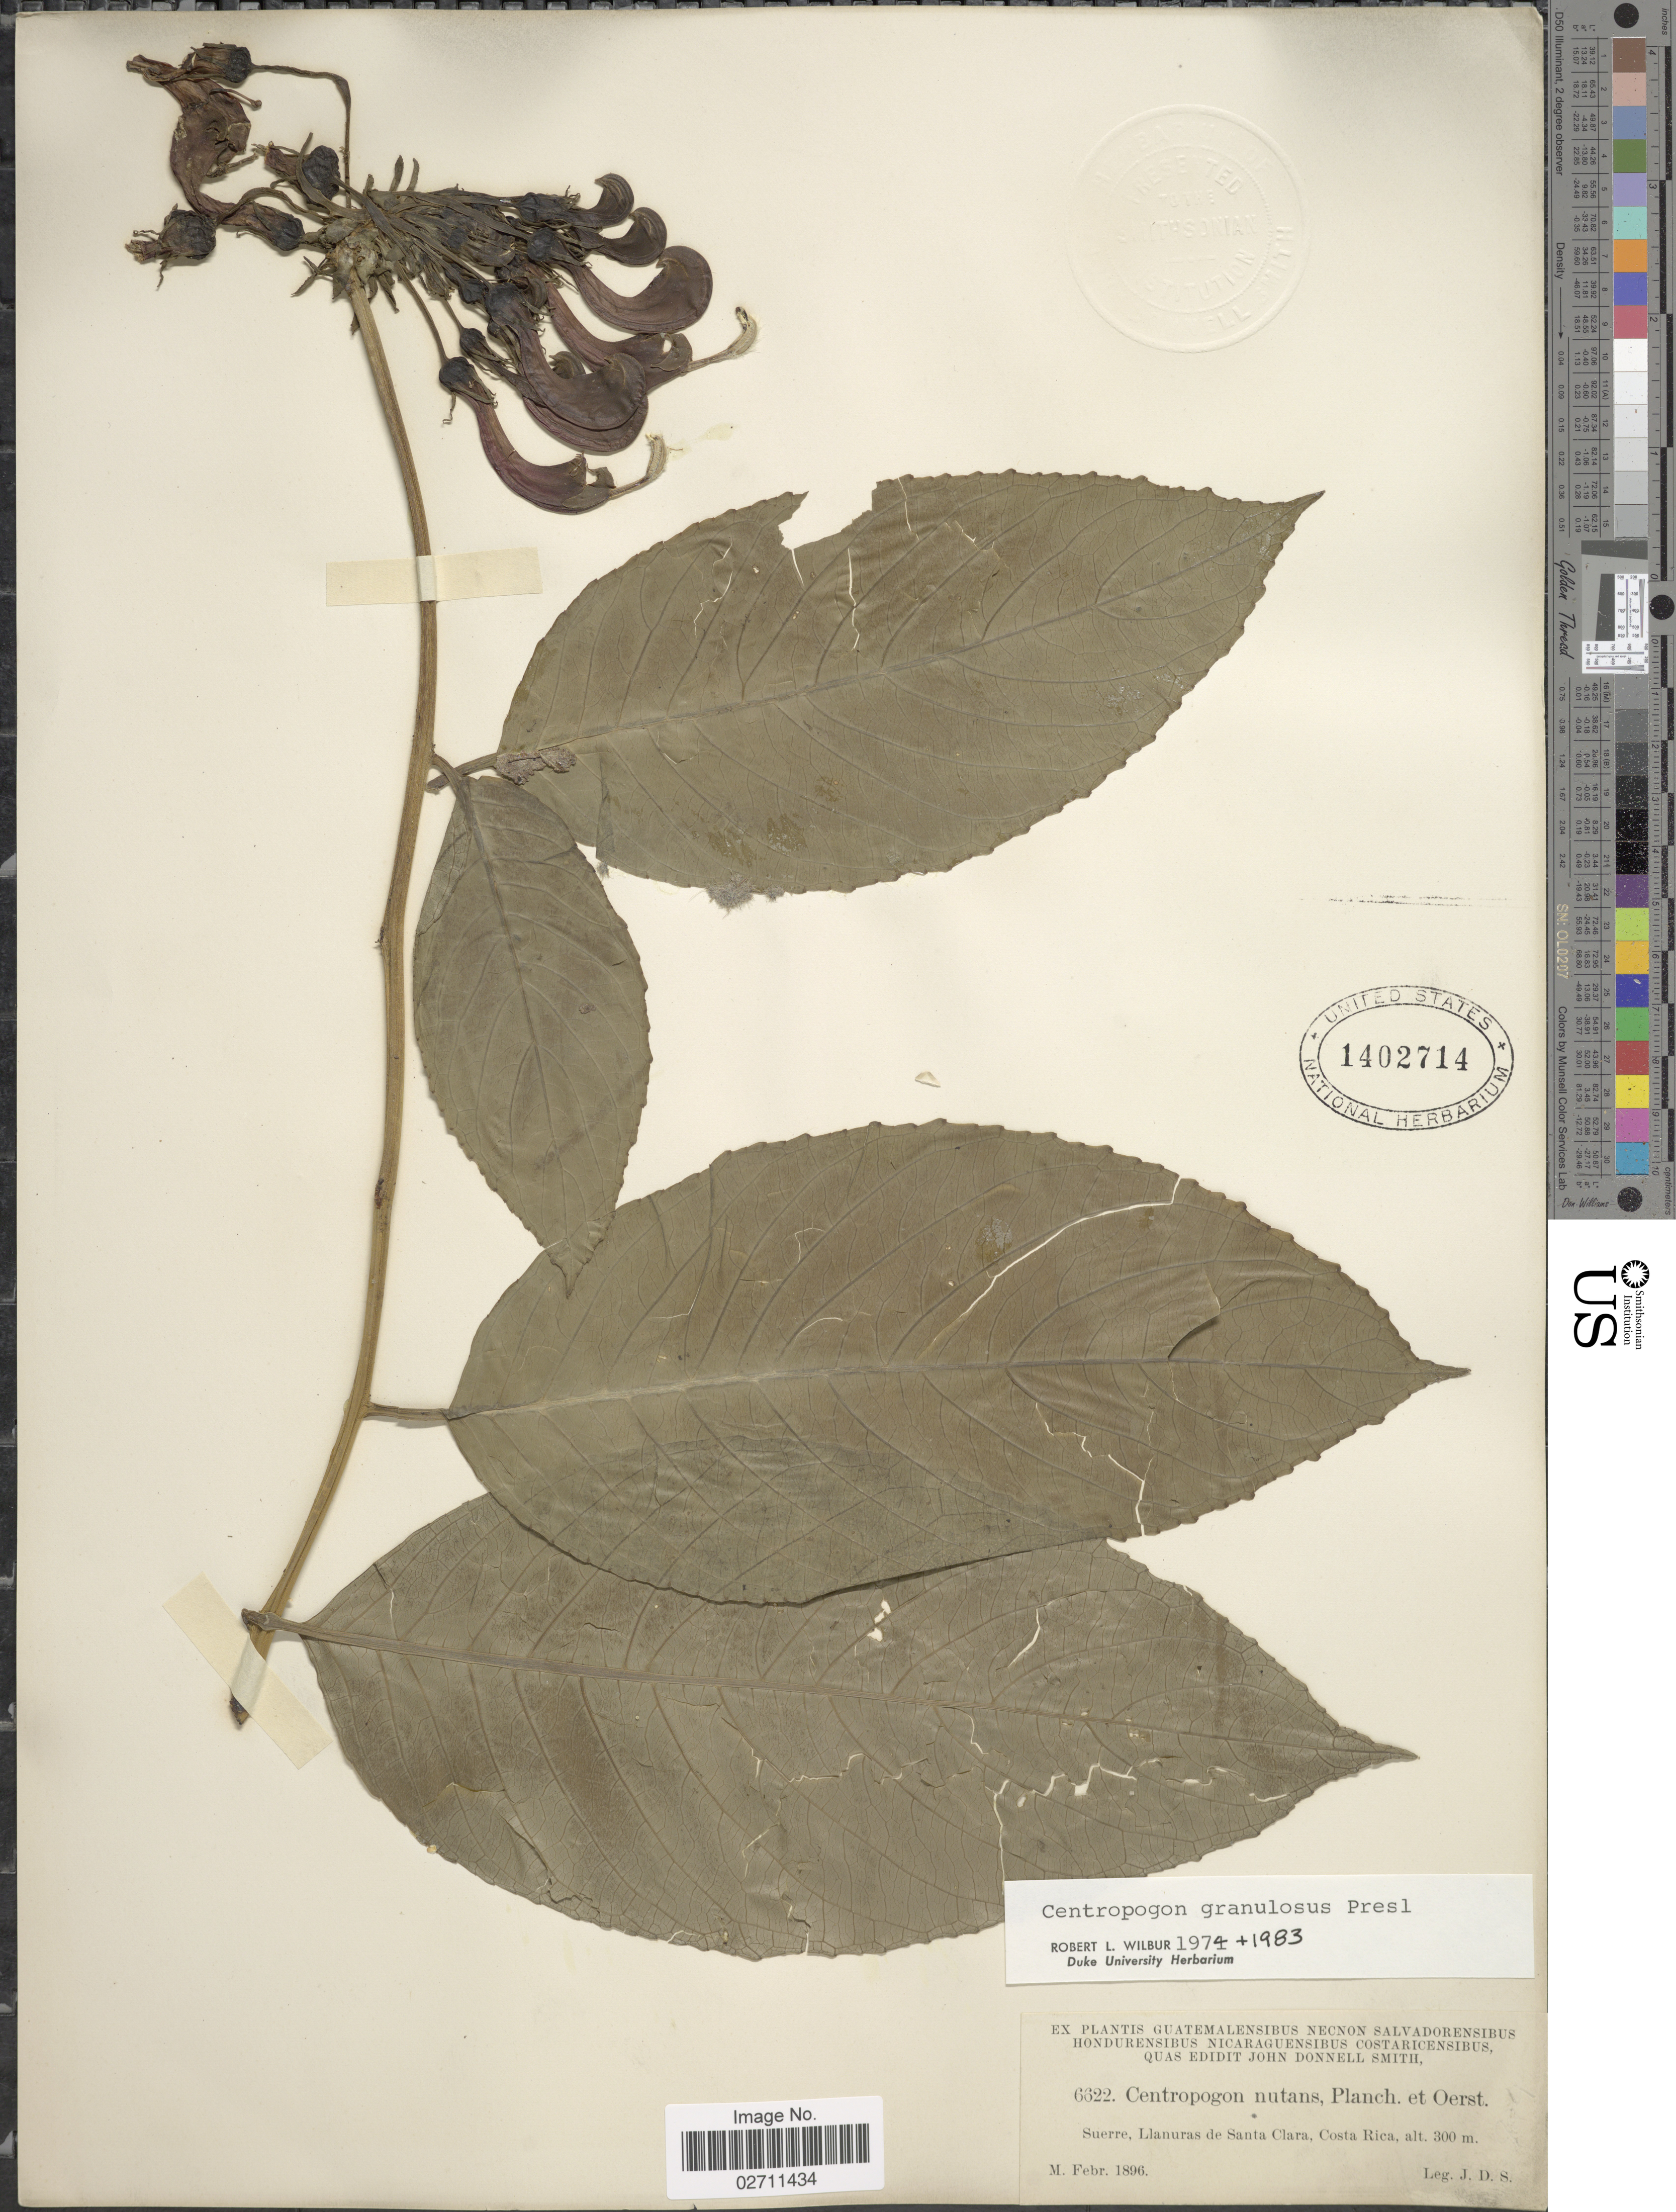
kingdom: Plantae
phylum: Tracheophyta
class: Magnoliopsida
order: Asterales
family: Campanulaceae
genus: Centropogon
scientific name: Centropogon granulosus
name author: C. Presl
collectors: J. Donnell Smith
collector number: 6622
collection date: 1896-02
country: Costa Rica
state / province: Limón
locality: Suerre, Llanuras de Santa Clara.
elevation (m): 300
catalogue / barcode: US 1402714